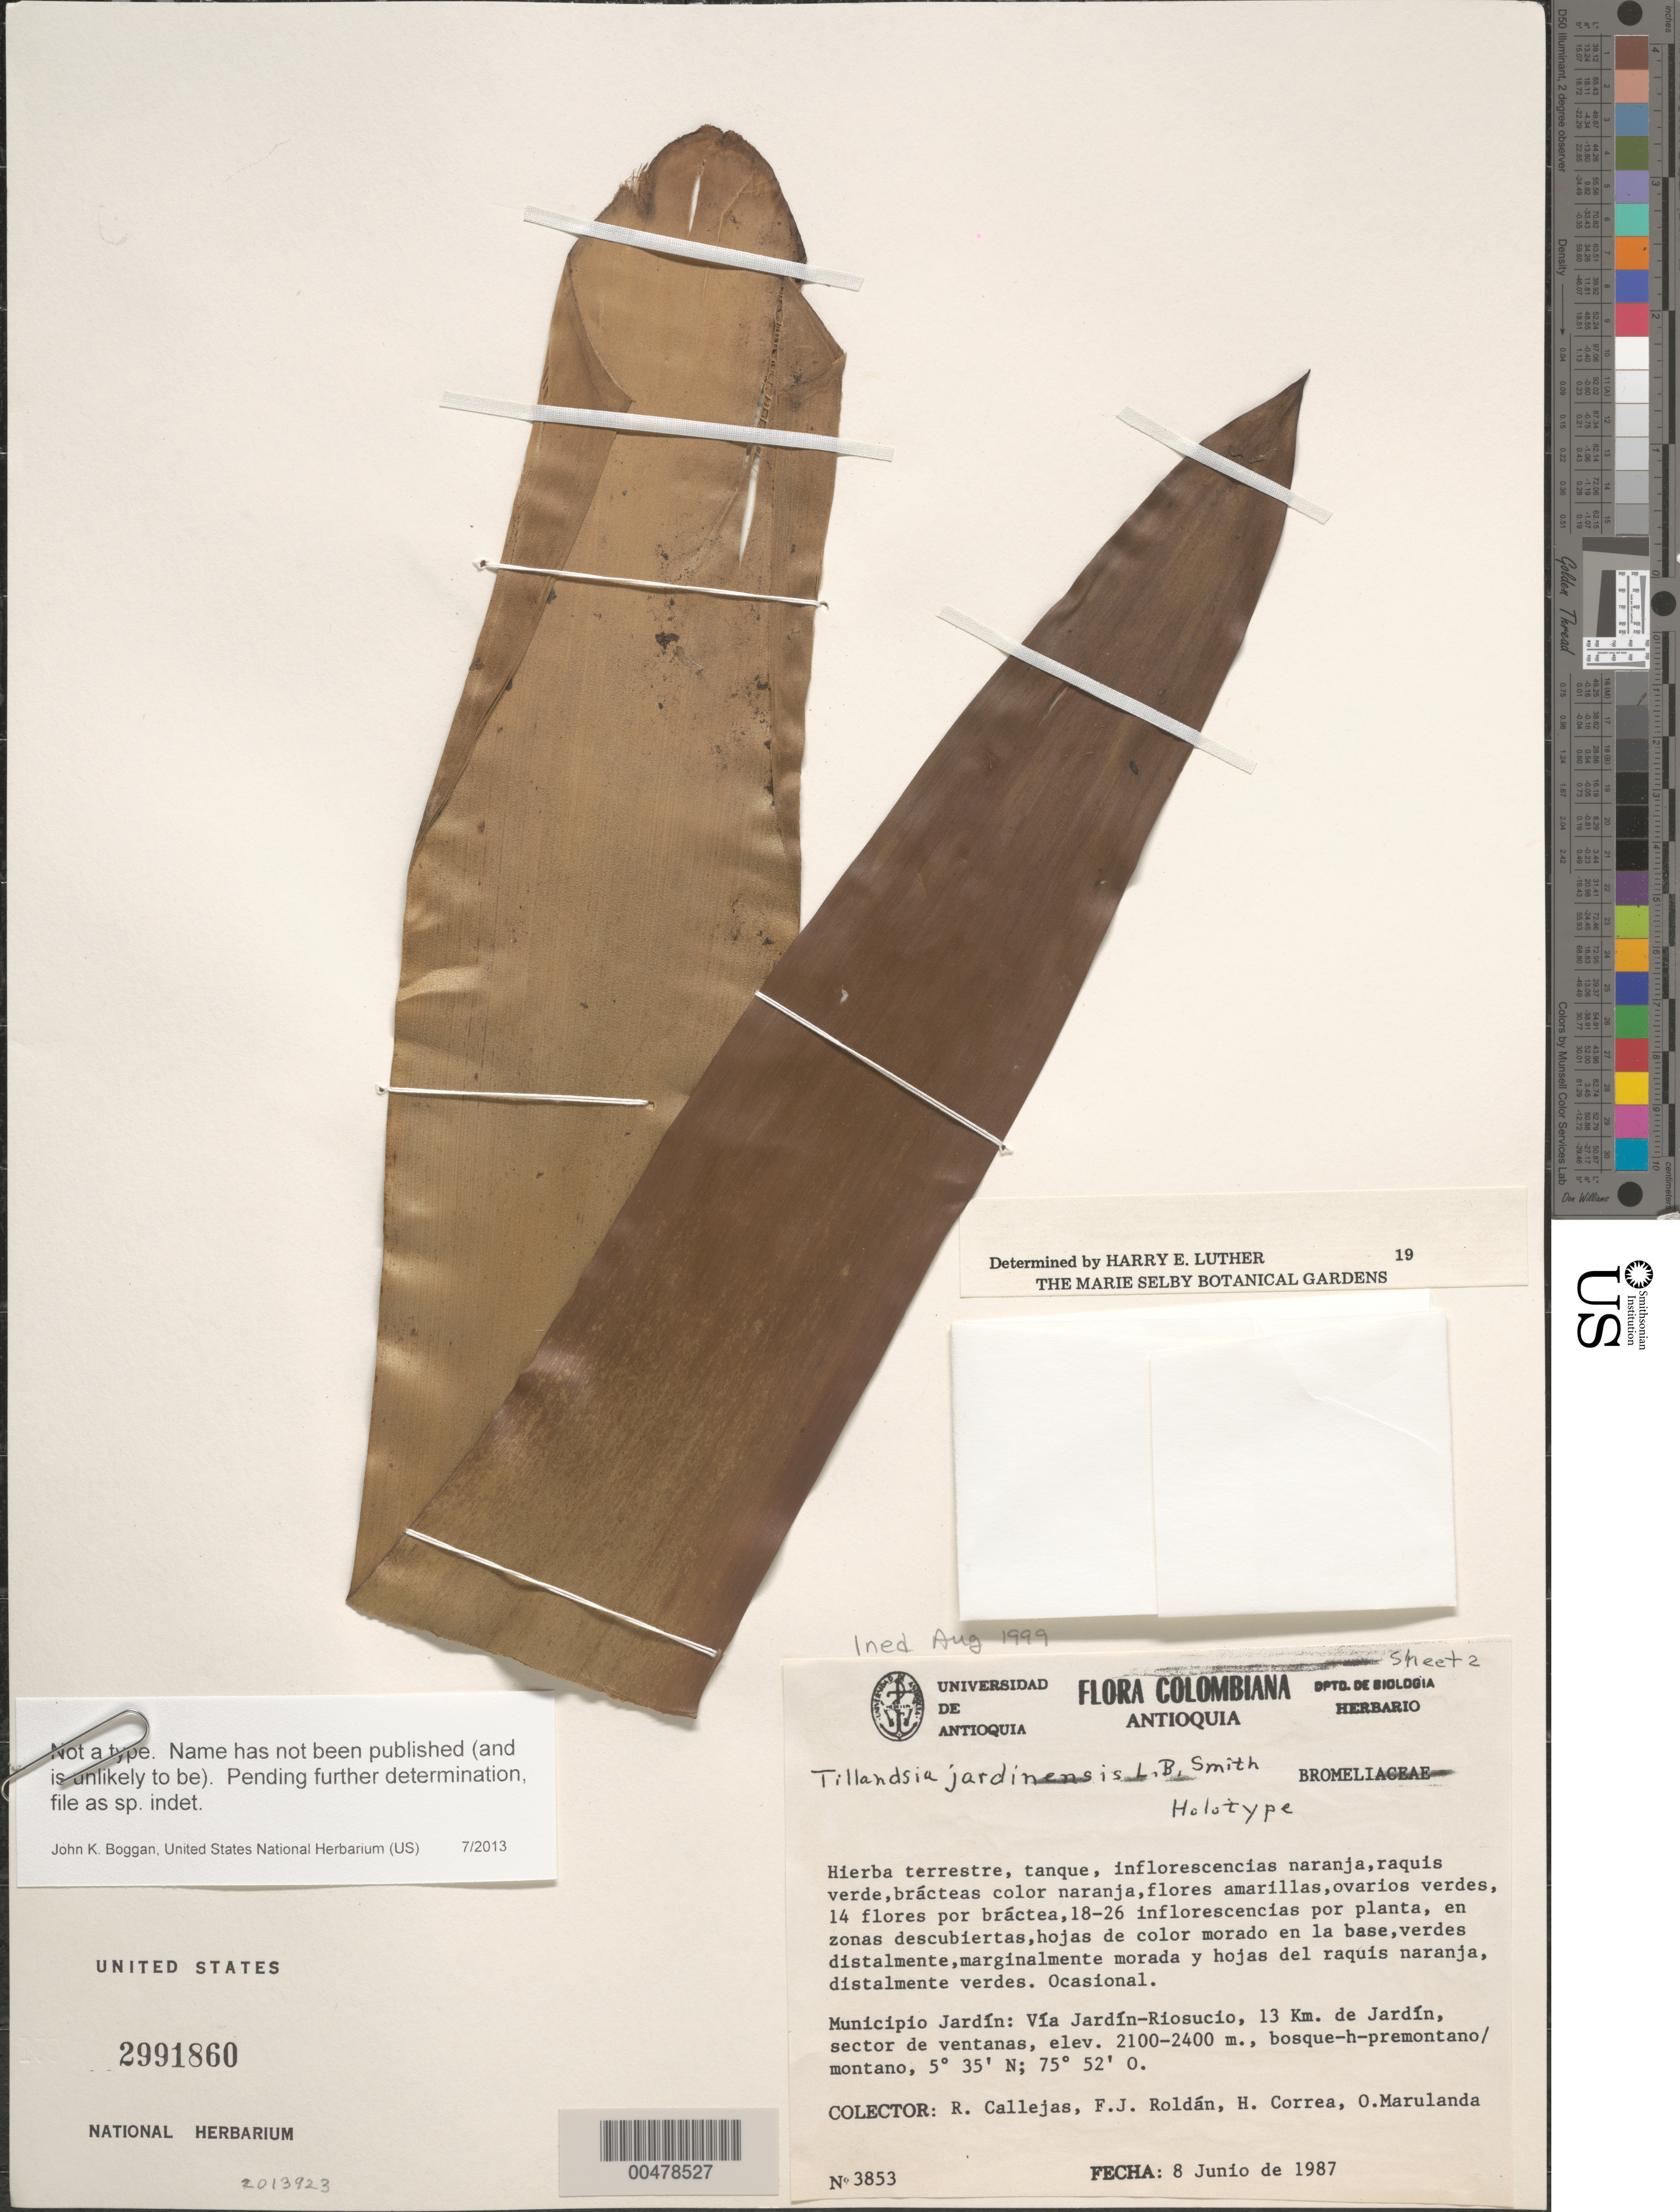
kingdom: Plantae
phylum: Tracheophyta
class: Liliopsida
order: Poales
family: Bromeliaceae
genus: Tillandsia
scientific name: Tillandsia sp.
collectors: R. Callejas, F. J. Roldán, H. Correa & O. Marulanda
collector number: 3853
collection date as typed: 08 Jun 1987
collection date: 1987-06-08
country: Colombia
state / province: Antioquia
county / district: Jardín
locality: Via Jardin-Rio Sucio, 13 km de Jardin, sector de Ventanas.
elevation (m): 2100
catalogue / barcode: US 2991860